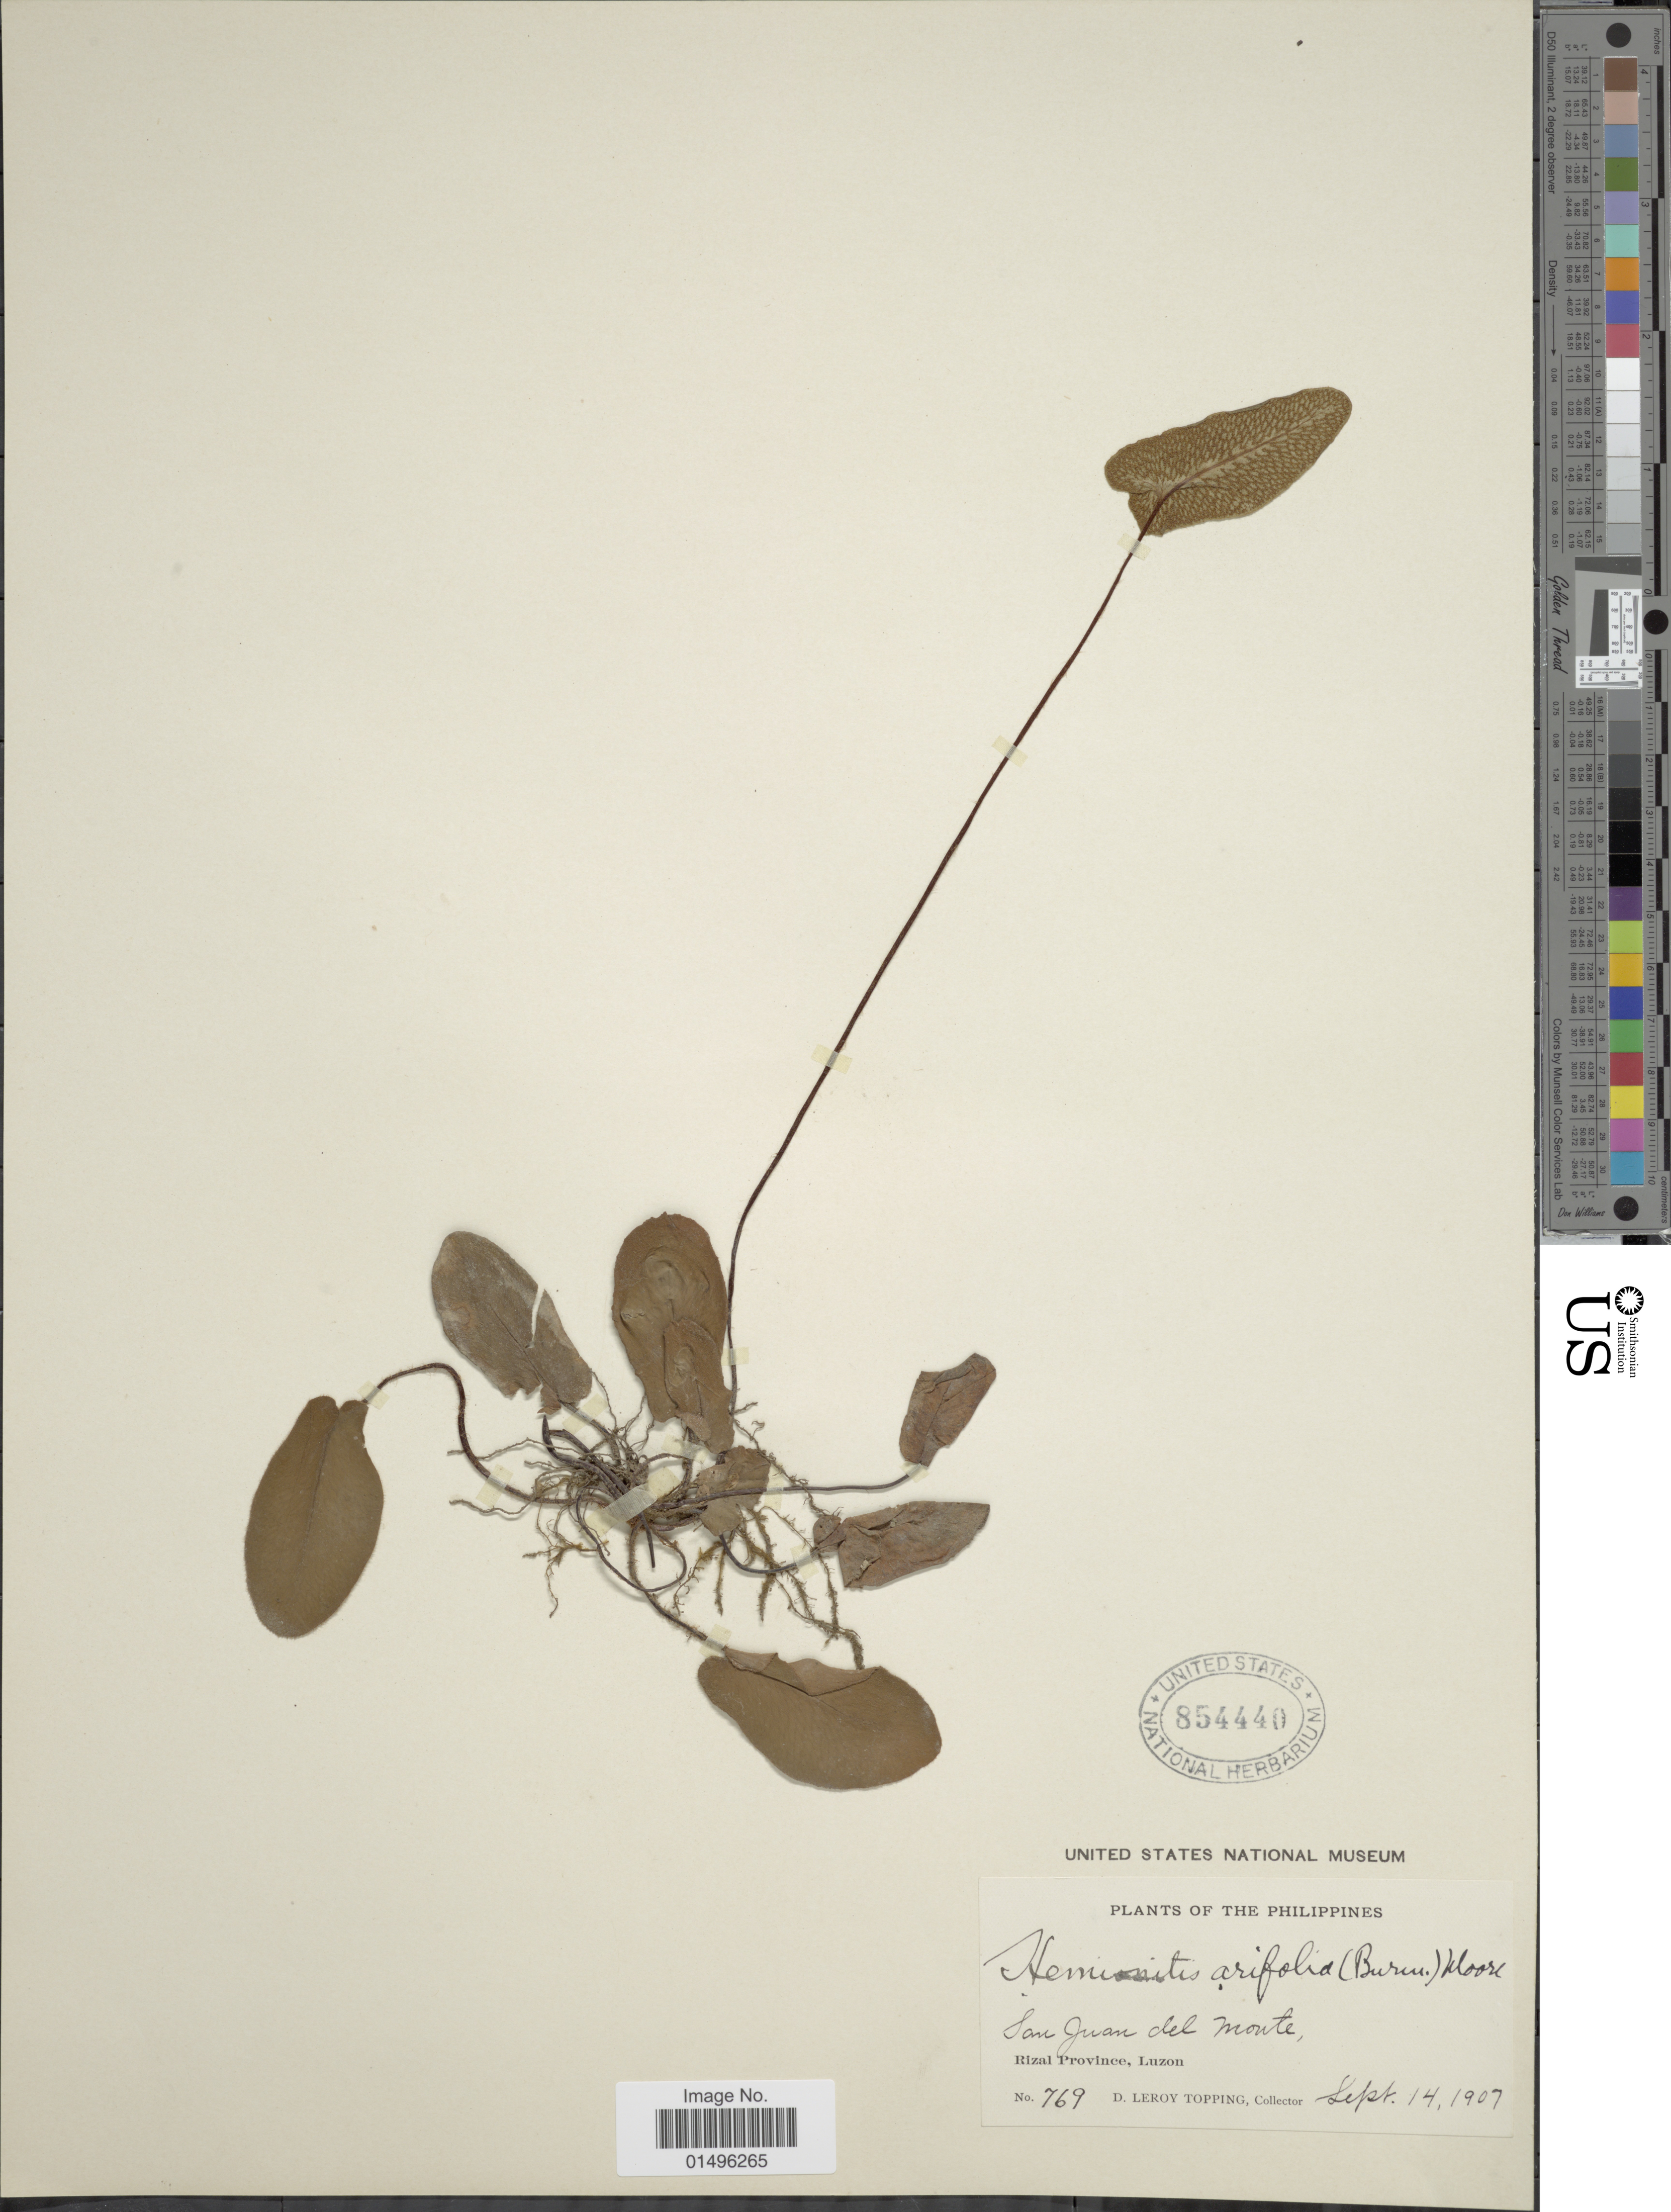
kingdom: Plantae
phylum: Tracheophyta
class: Polypodiopsida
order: Polypodiales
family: Pteridaceae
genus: Parahemionitis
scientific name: Parahemionitis cordata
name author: (Roxb. ex Hook. & Grev.) Fraser-Jenk.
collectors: D. L. Topping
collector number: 769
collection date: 1907-09-14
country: Philippines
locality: Philippines, San Juan del Monte, Rizal Province, Luzon.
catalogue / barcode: US 854440